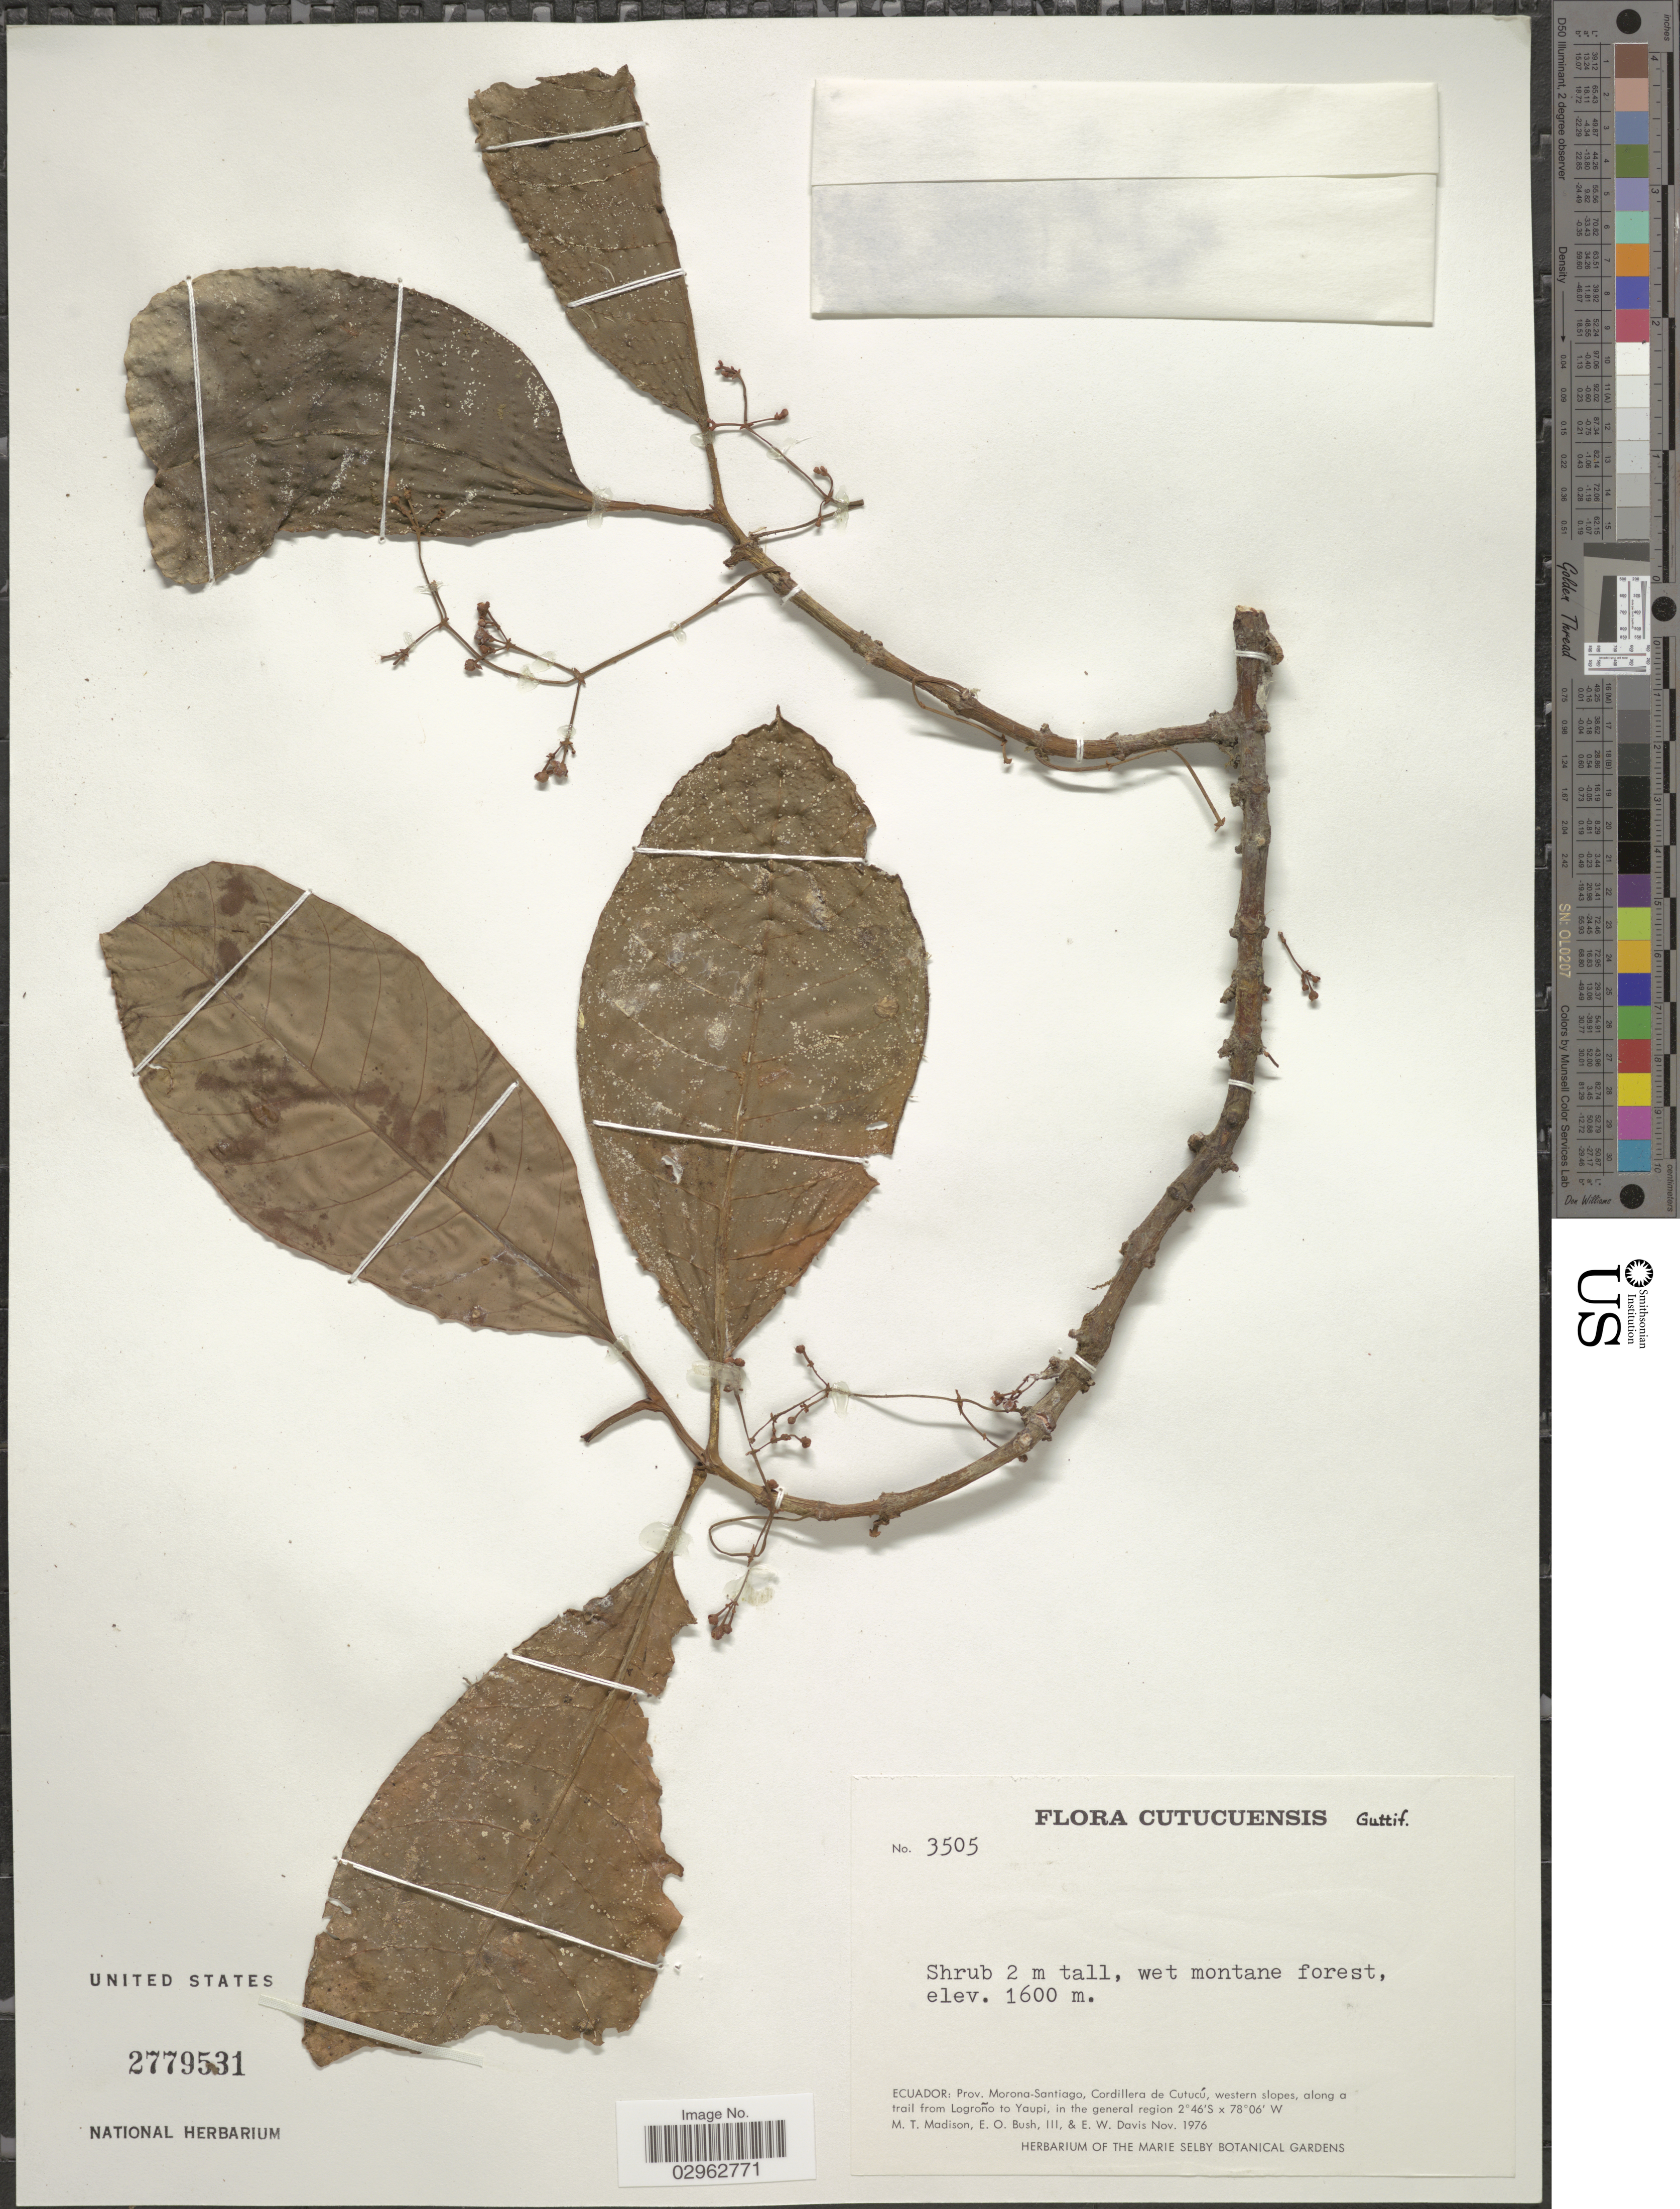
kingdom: Plantae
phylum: Tracheophyta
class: Magnoliopsida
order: Malpighiales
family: Clusiaceae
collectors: M. T. Madison, E. O. Bush & E. W. Davis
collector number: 3505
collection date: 1976-11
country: Ecuador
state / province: Morona-Santiago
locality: Cutucuensis. Cordillera de Cutucú, western slopes, along a trail from Logroño to Yaupi, in the general region.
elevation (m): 1600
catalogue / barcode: US 2779531